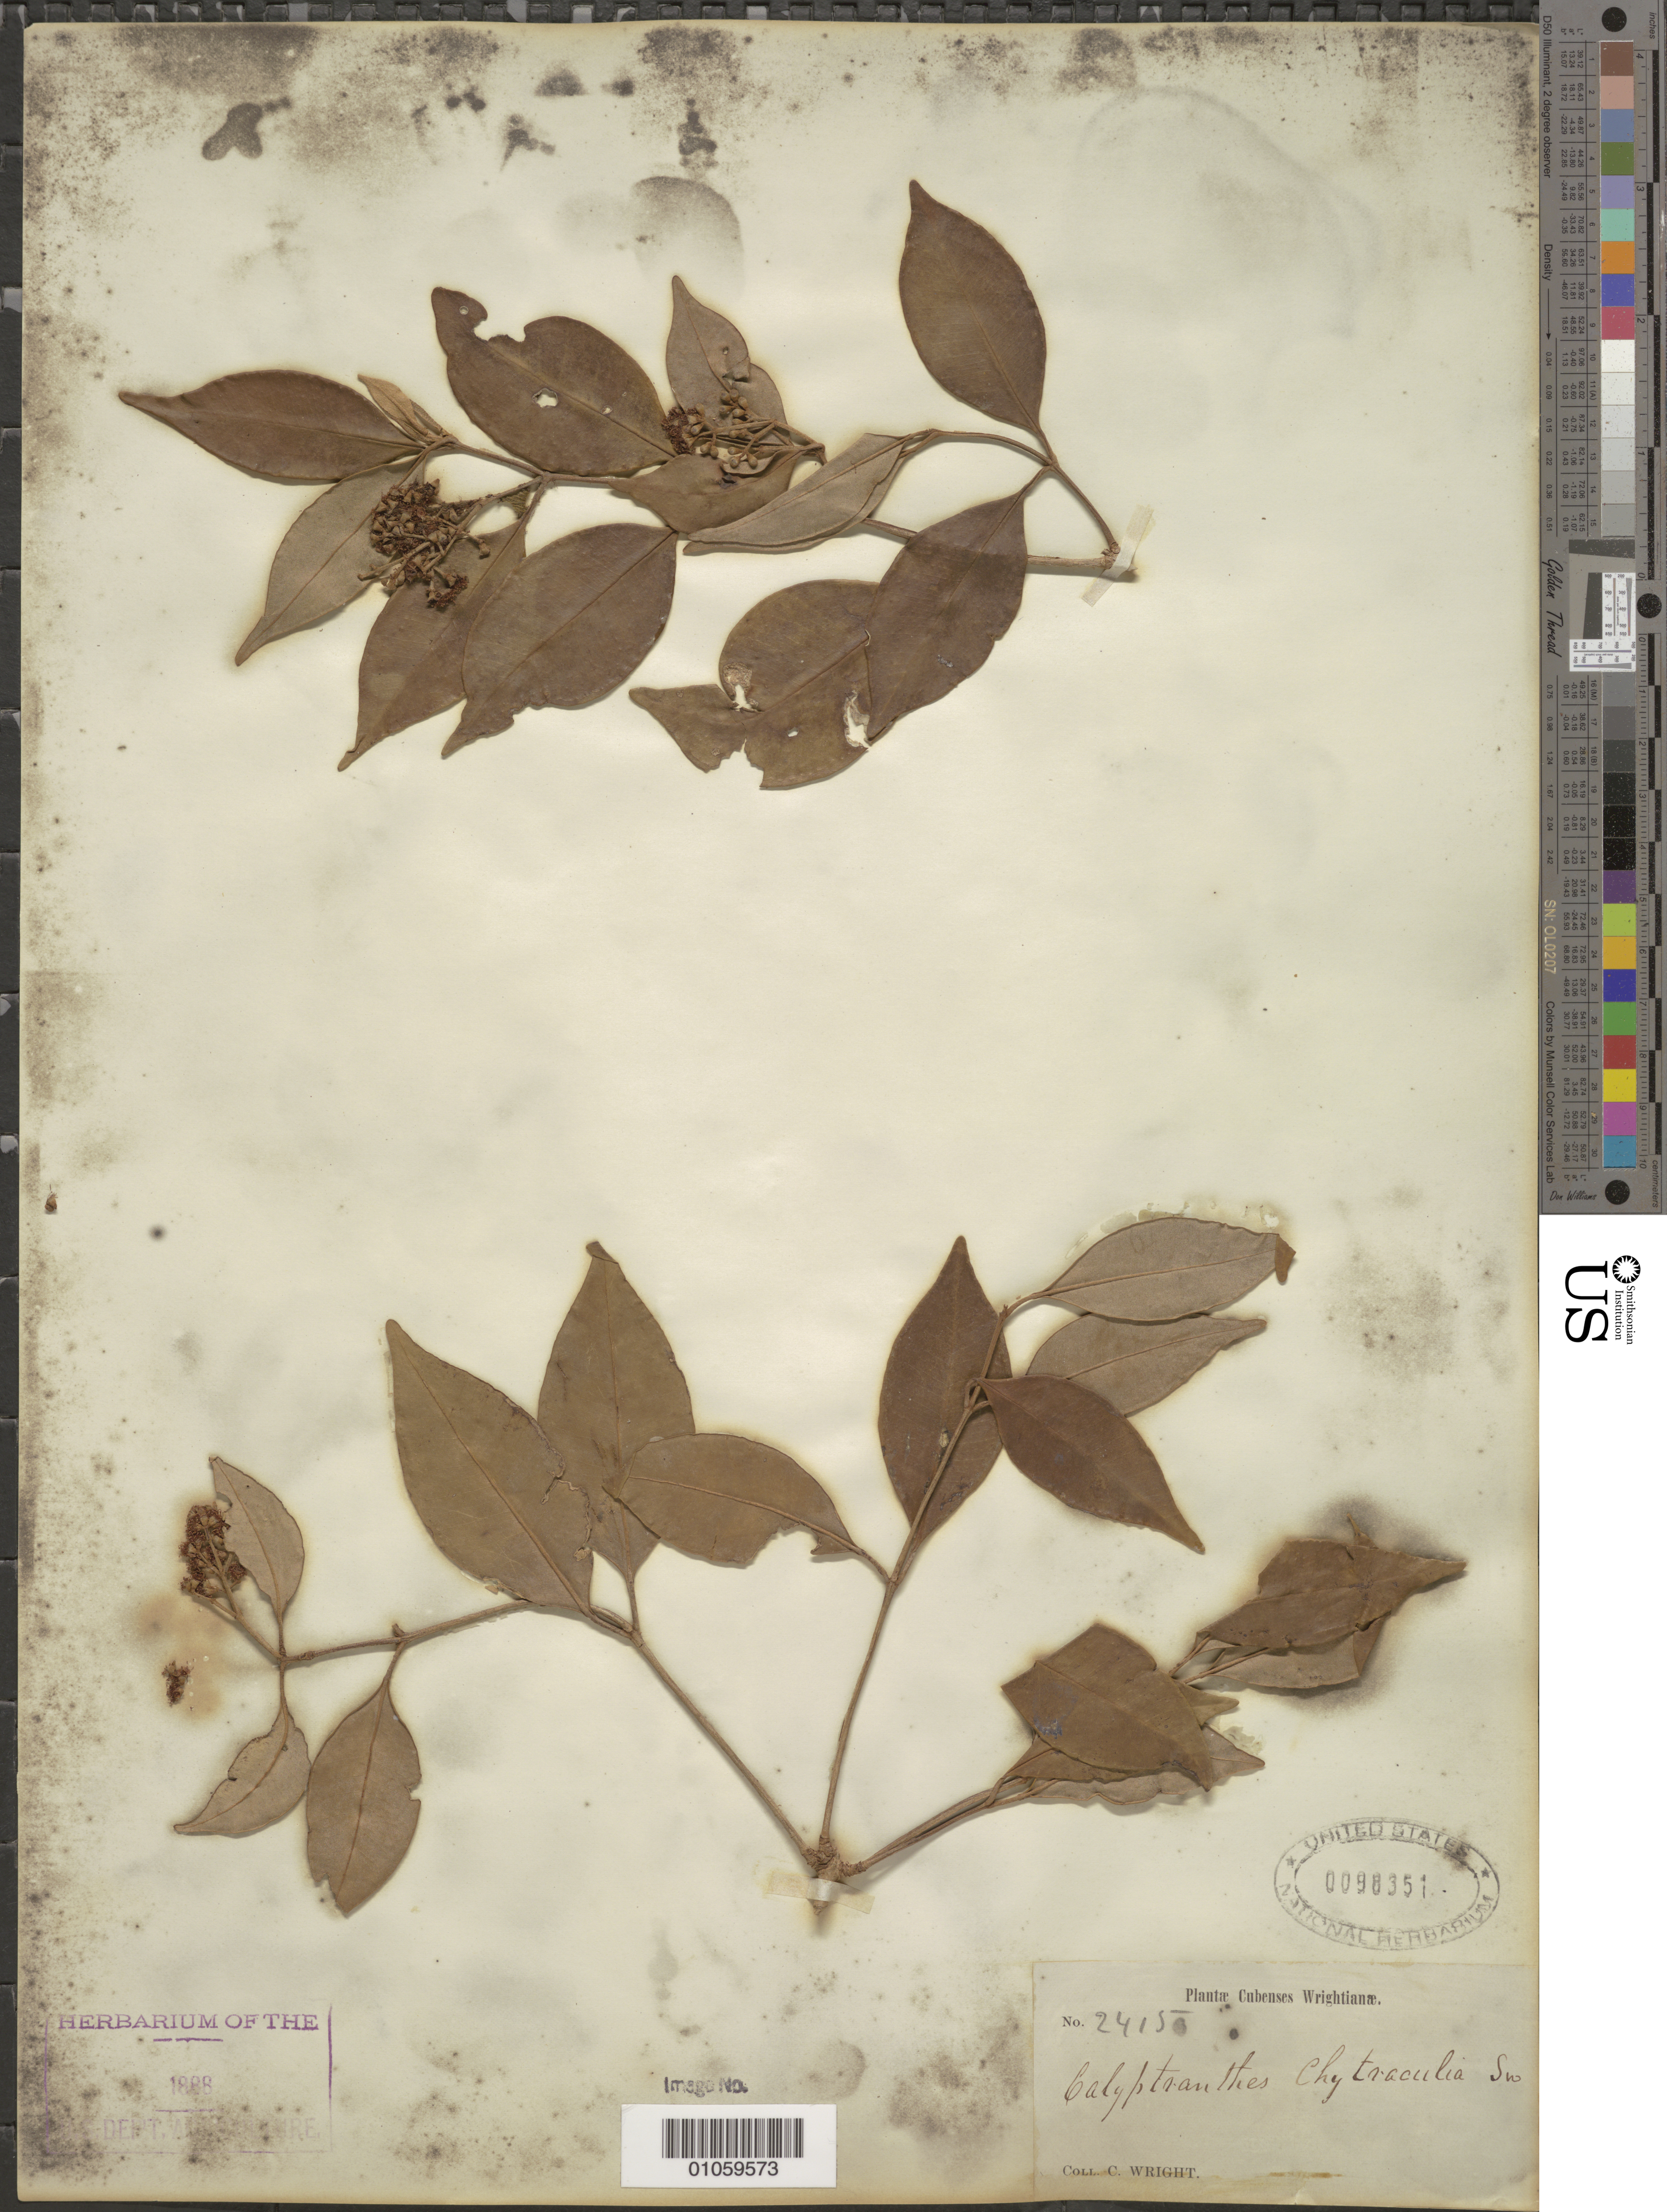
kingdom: Plantae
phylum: Tracheophyta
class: Magnoliopsida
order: Myrtales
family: Myrtaceae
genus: Myrcia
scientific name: Myrcia neopallens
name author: A.R. Lourenço & E. Lucas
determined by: Strong, Mark T., (BOT), Smithsonian Institution - National Museum of Natural History (UNITED STATES)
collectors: C. Wright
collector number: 2415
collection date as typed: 1888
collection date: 1888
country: Cuba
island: Cuba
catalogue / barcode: US 98351